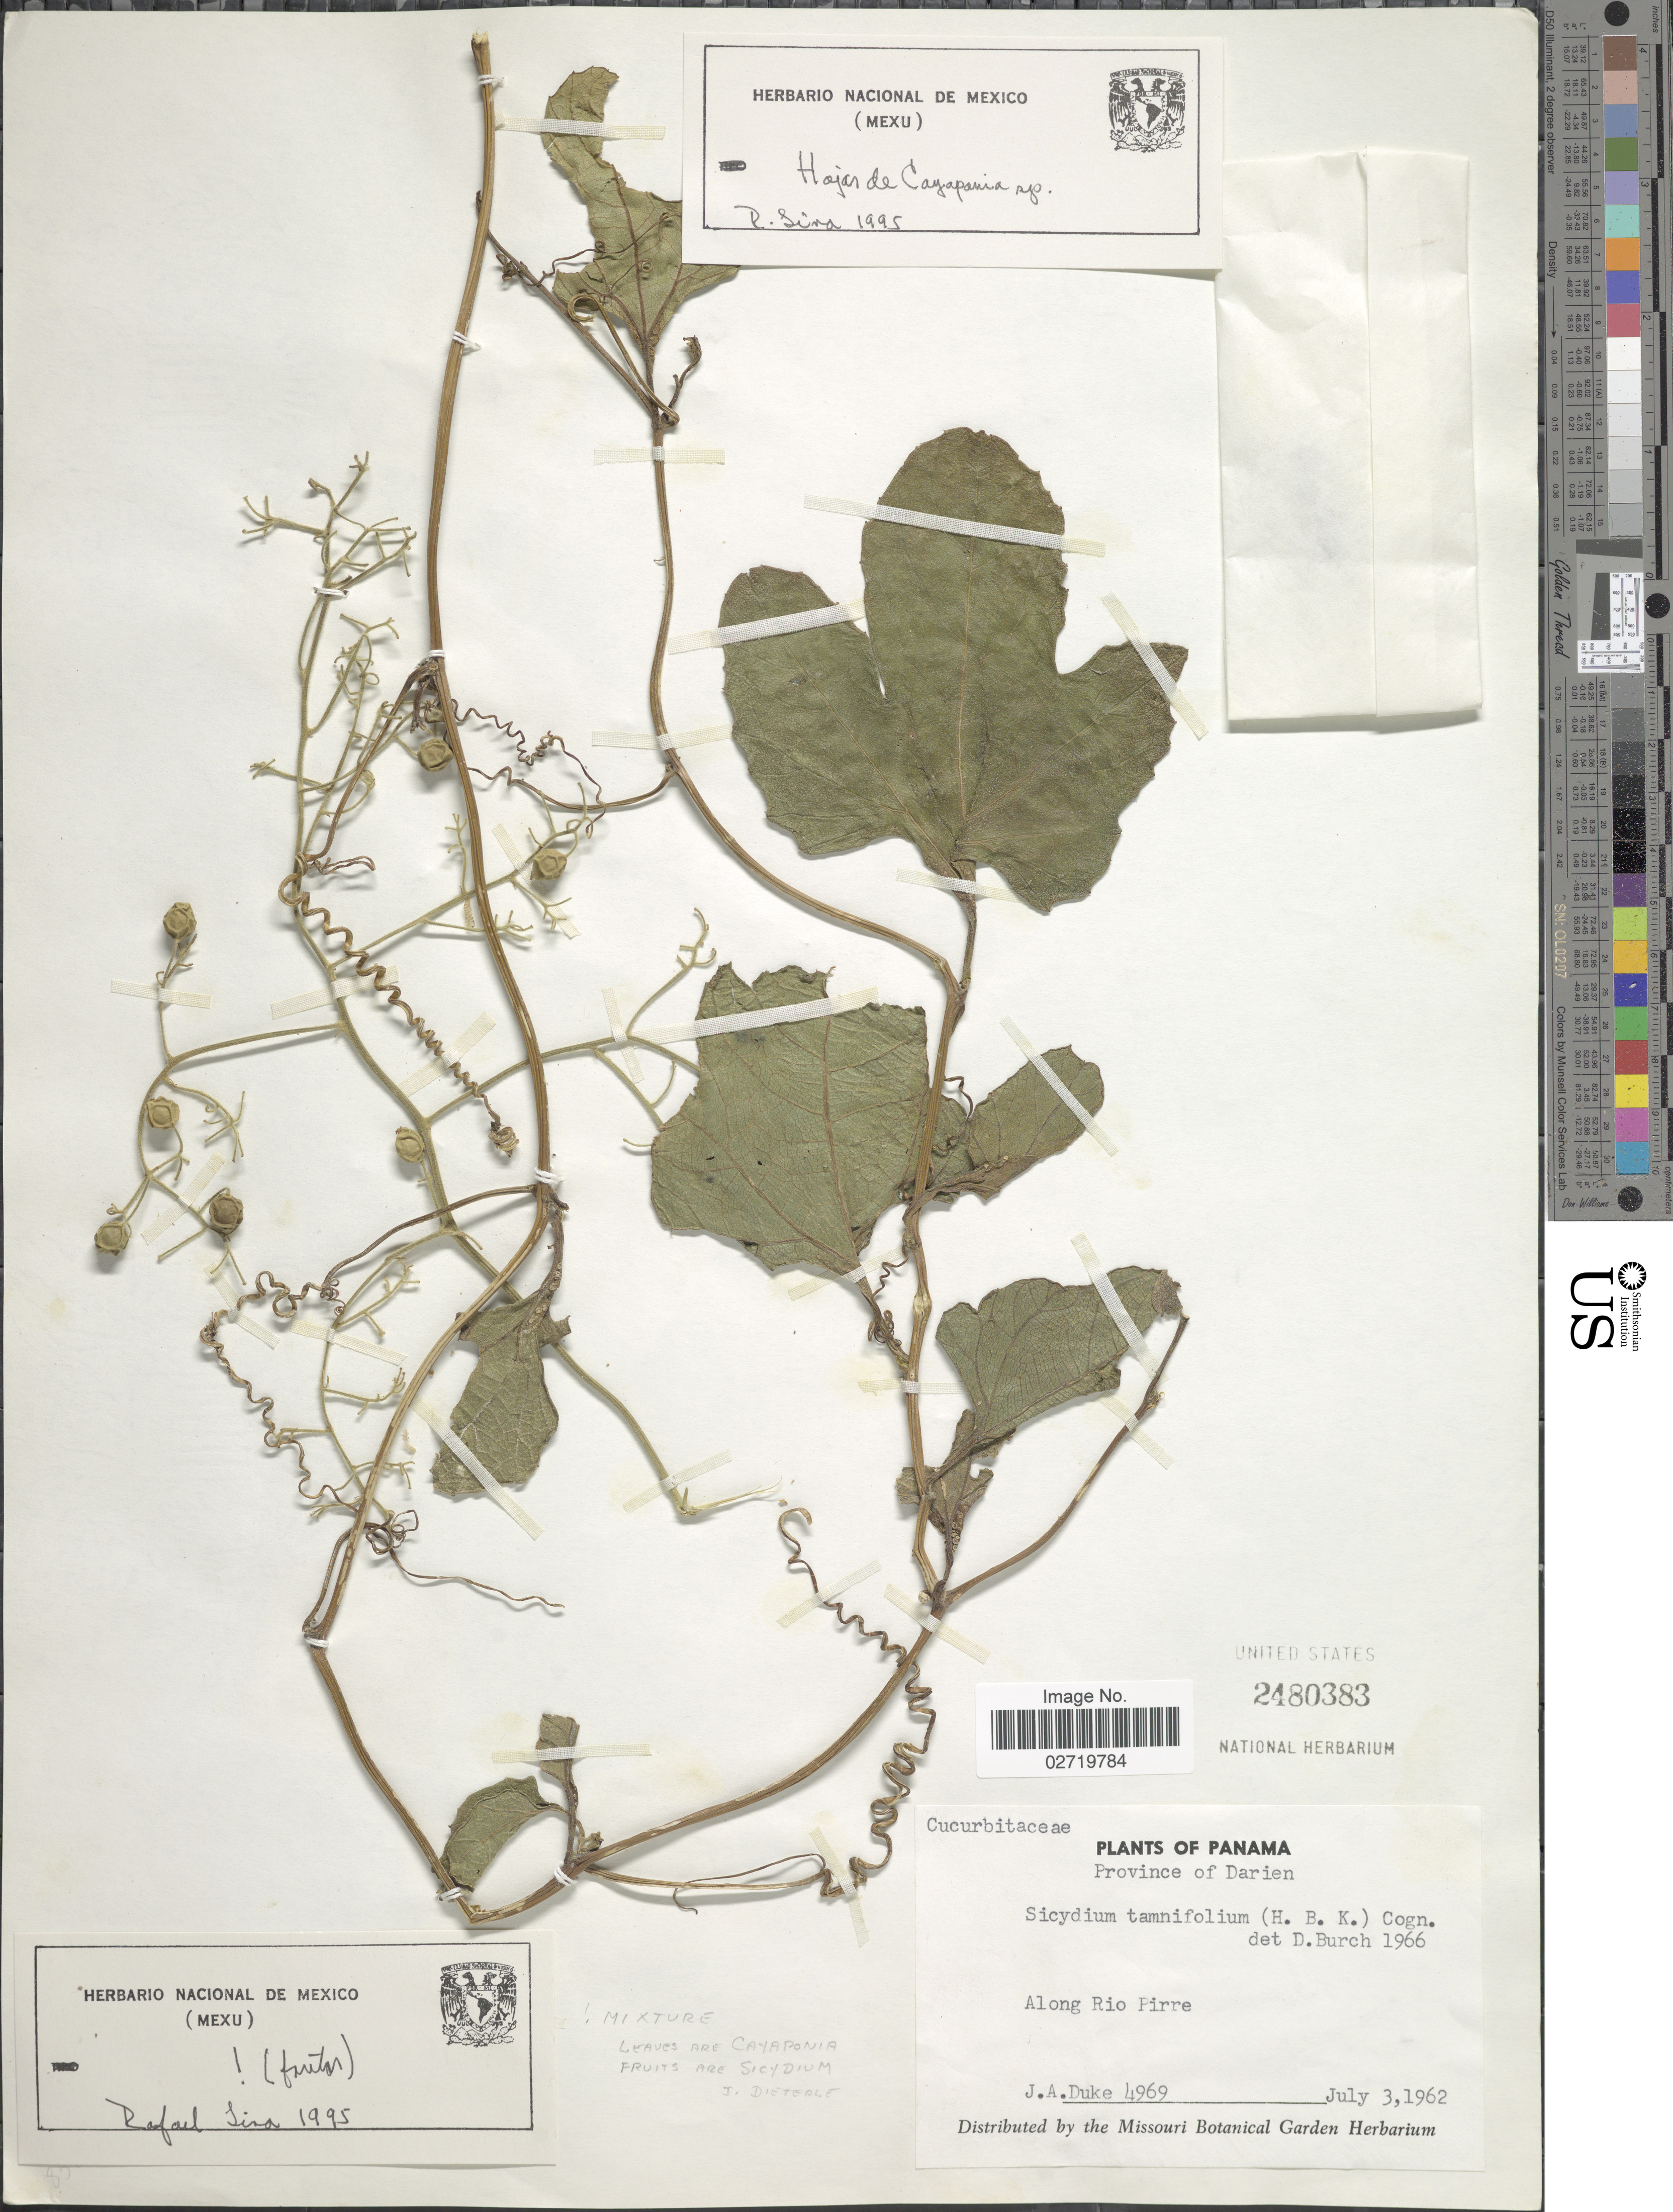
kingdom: Plantae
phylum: Tracheophyta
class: Magnoliopsida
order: Cucurbitales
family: Cucurbitaceae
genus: Sicydium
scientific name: Sicydium tamnifolium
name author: (Kunth) Cogn.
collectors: J. A. Duke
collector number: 4969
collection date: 1962-07-03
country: Panama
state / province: Darién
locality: Along Rio Pirre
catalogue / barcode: US 2480383